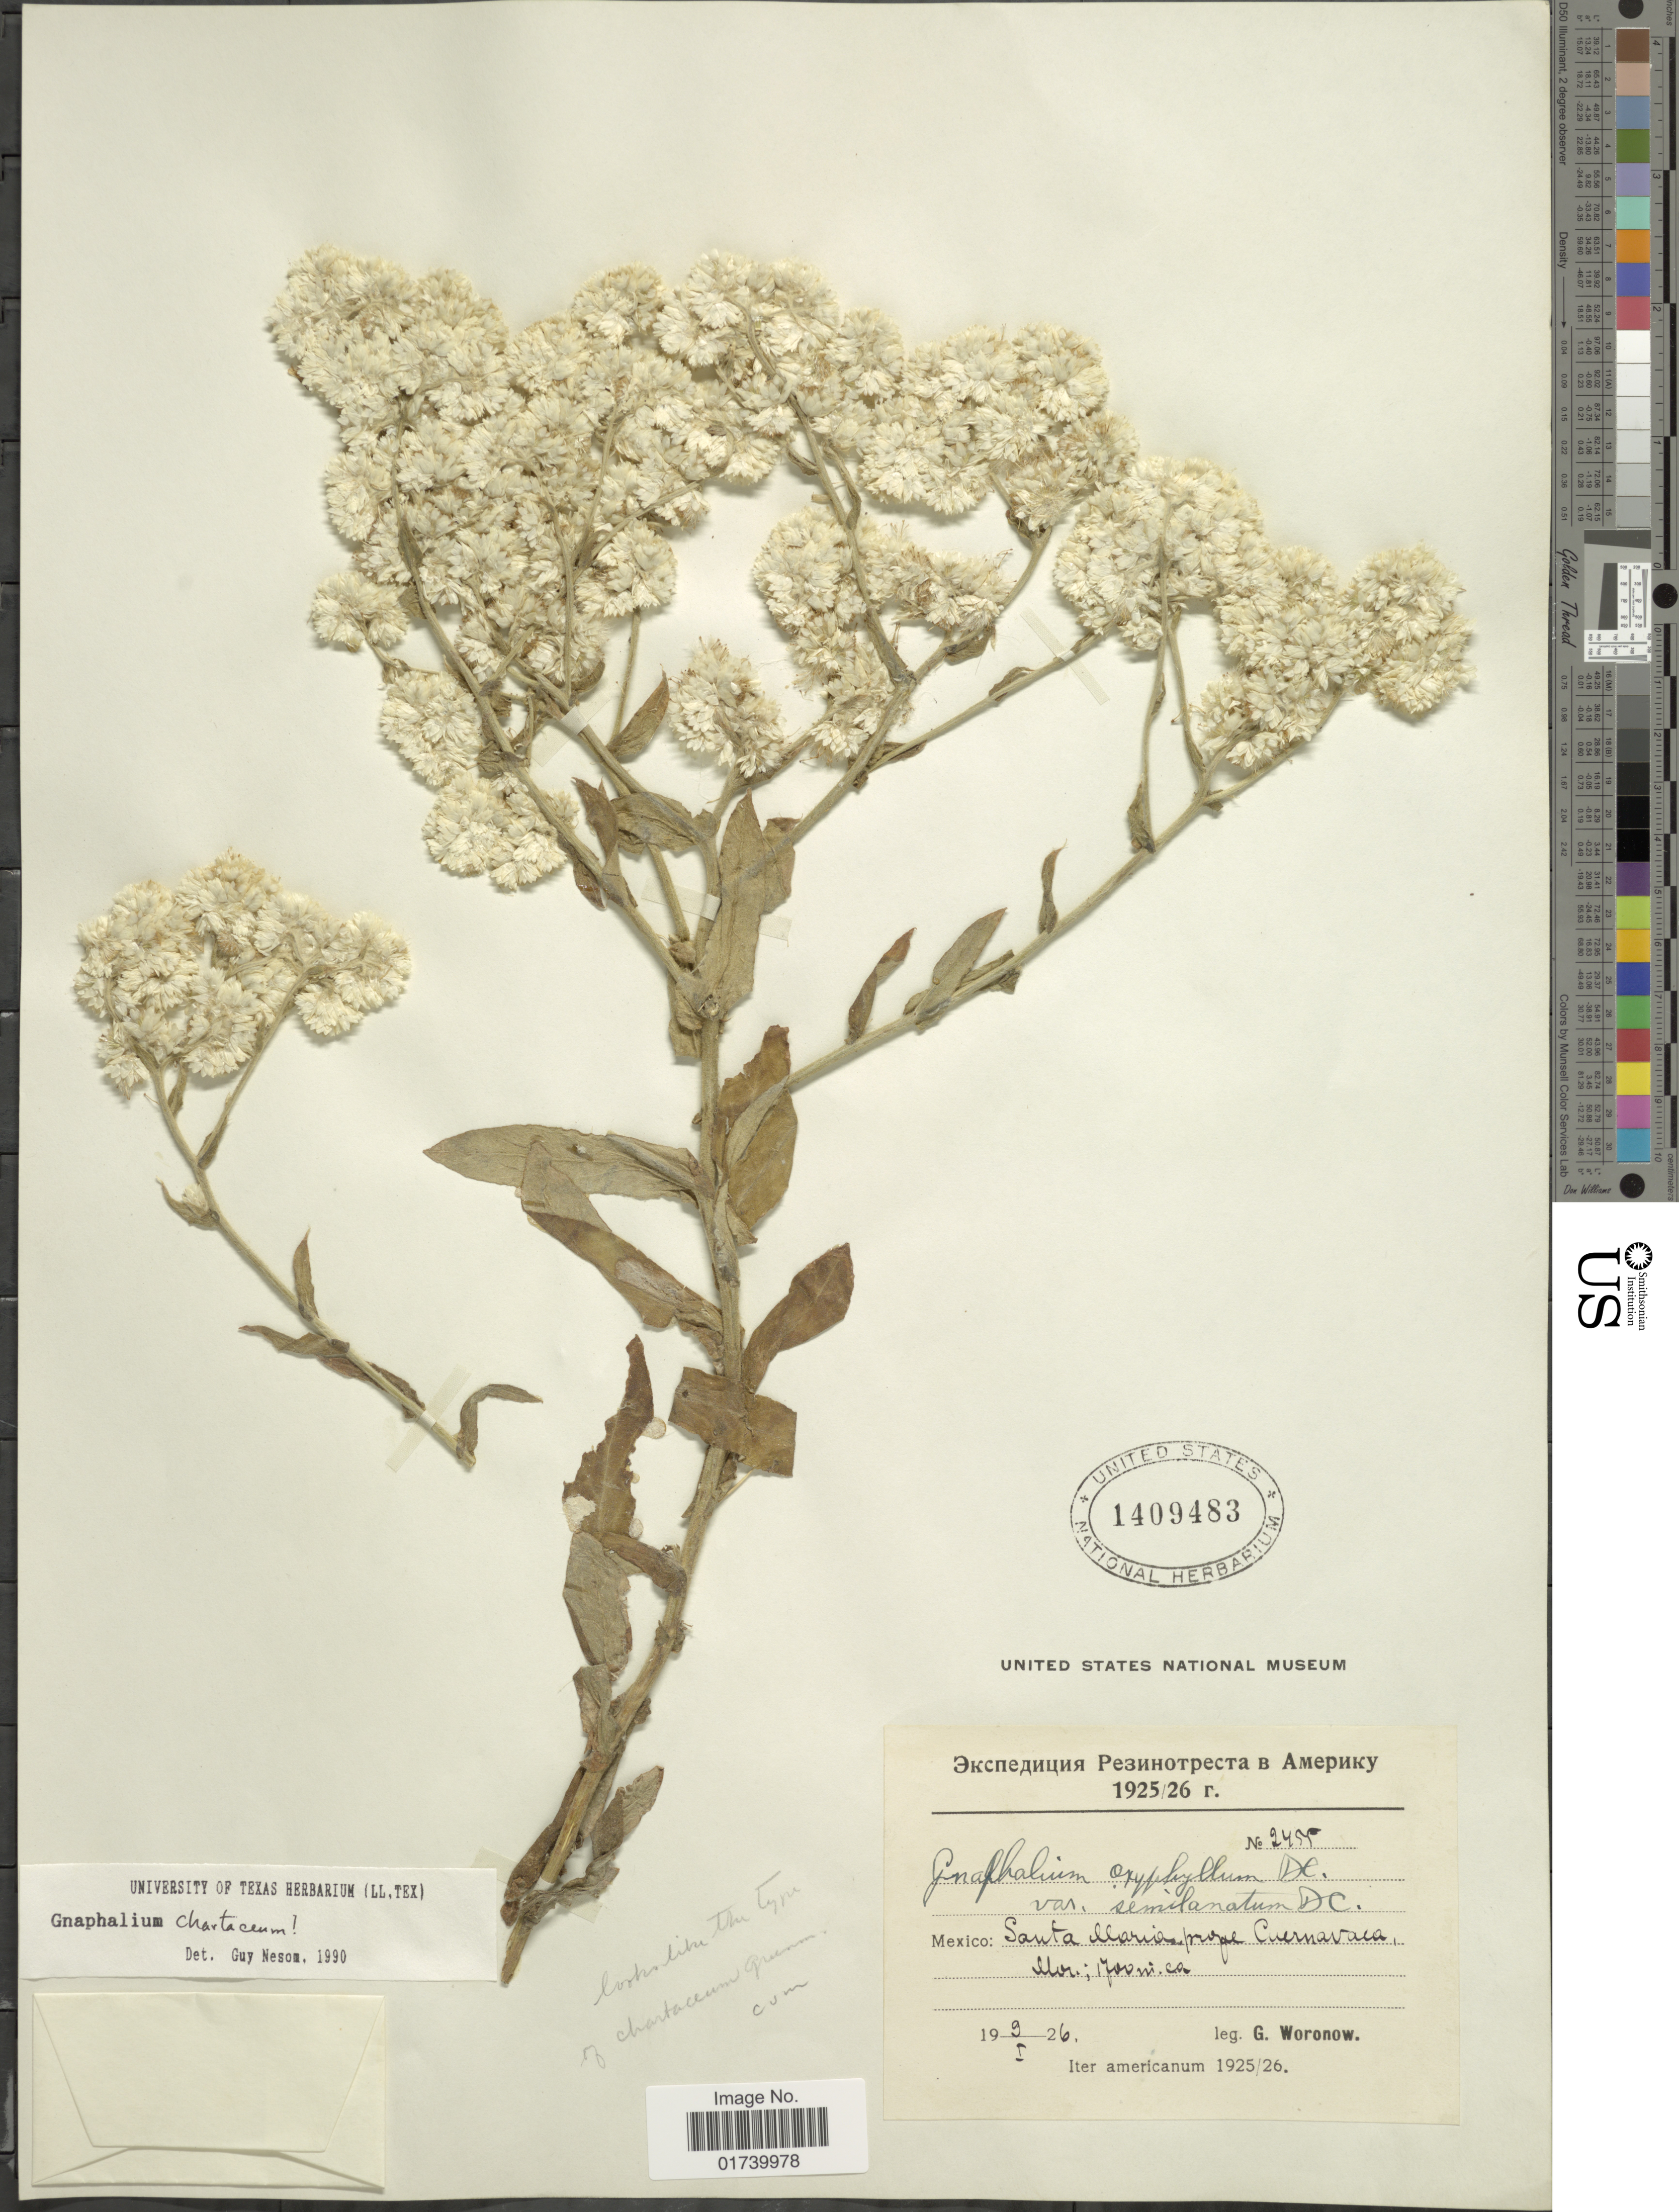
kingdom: Plantae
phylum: Tracheophyta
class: Magnoliopsida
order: Asterales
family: Asteraceae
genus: Pseudognaphalium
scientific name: Pseudognaphalium chartaceum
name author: (Greenm.) Anderb.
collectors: G. Woronow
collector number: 2457*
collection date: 1926-01-09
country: Mexico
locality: Santa Maria, prope Cuernavaca mts.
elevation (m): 1700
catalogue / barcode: US 1409483